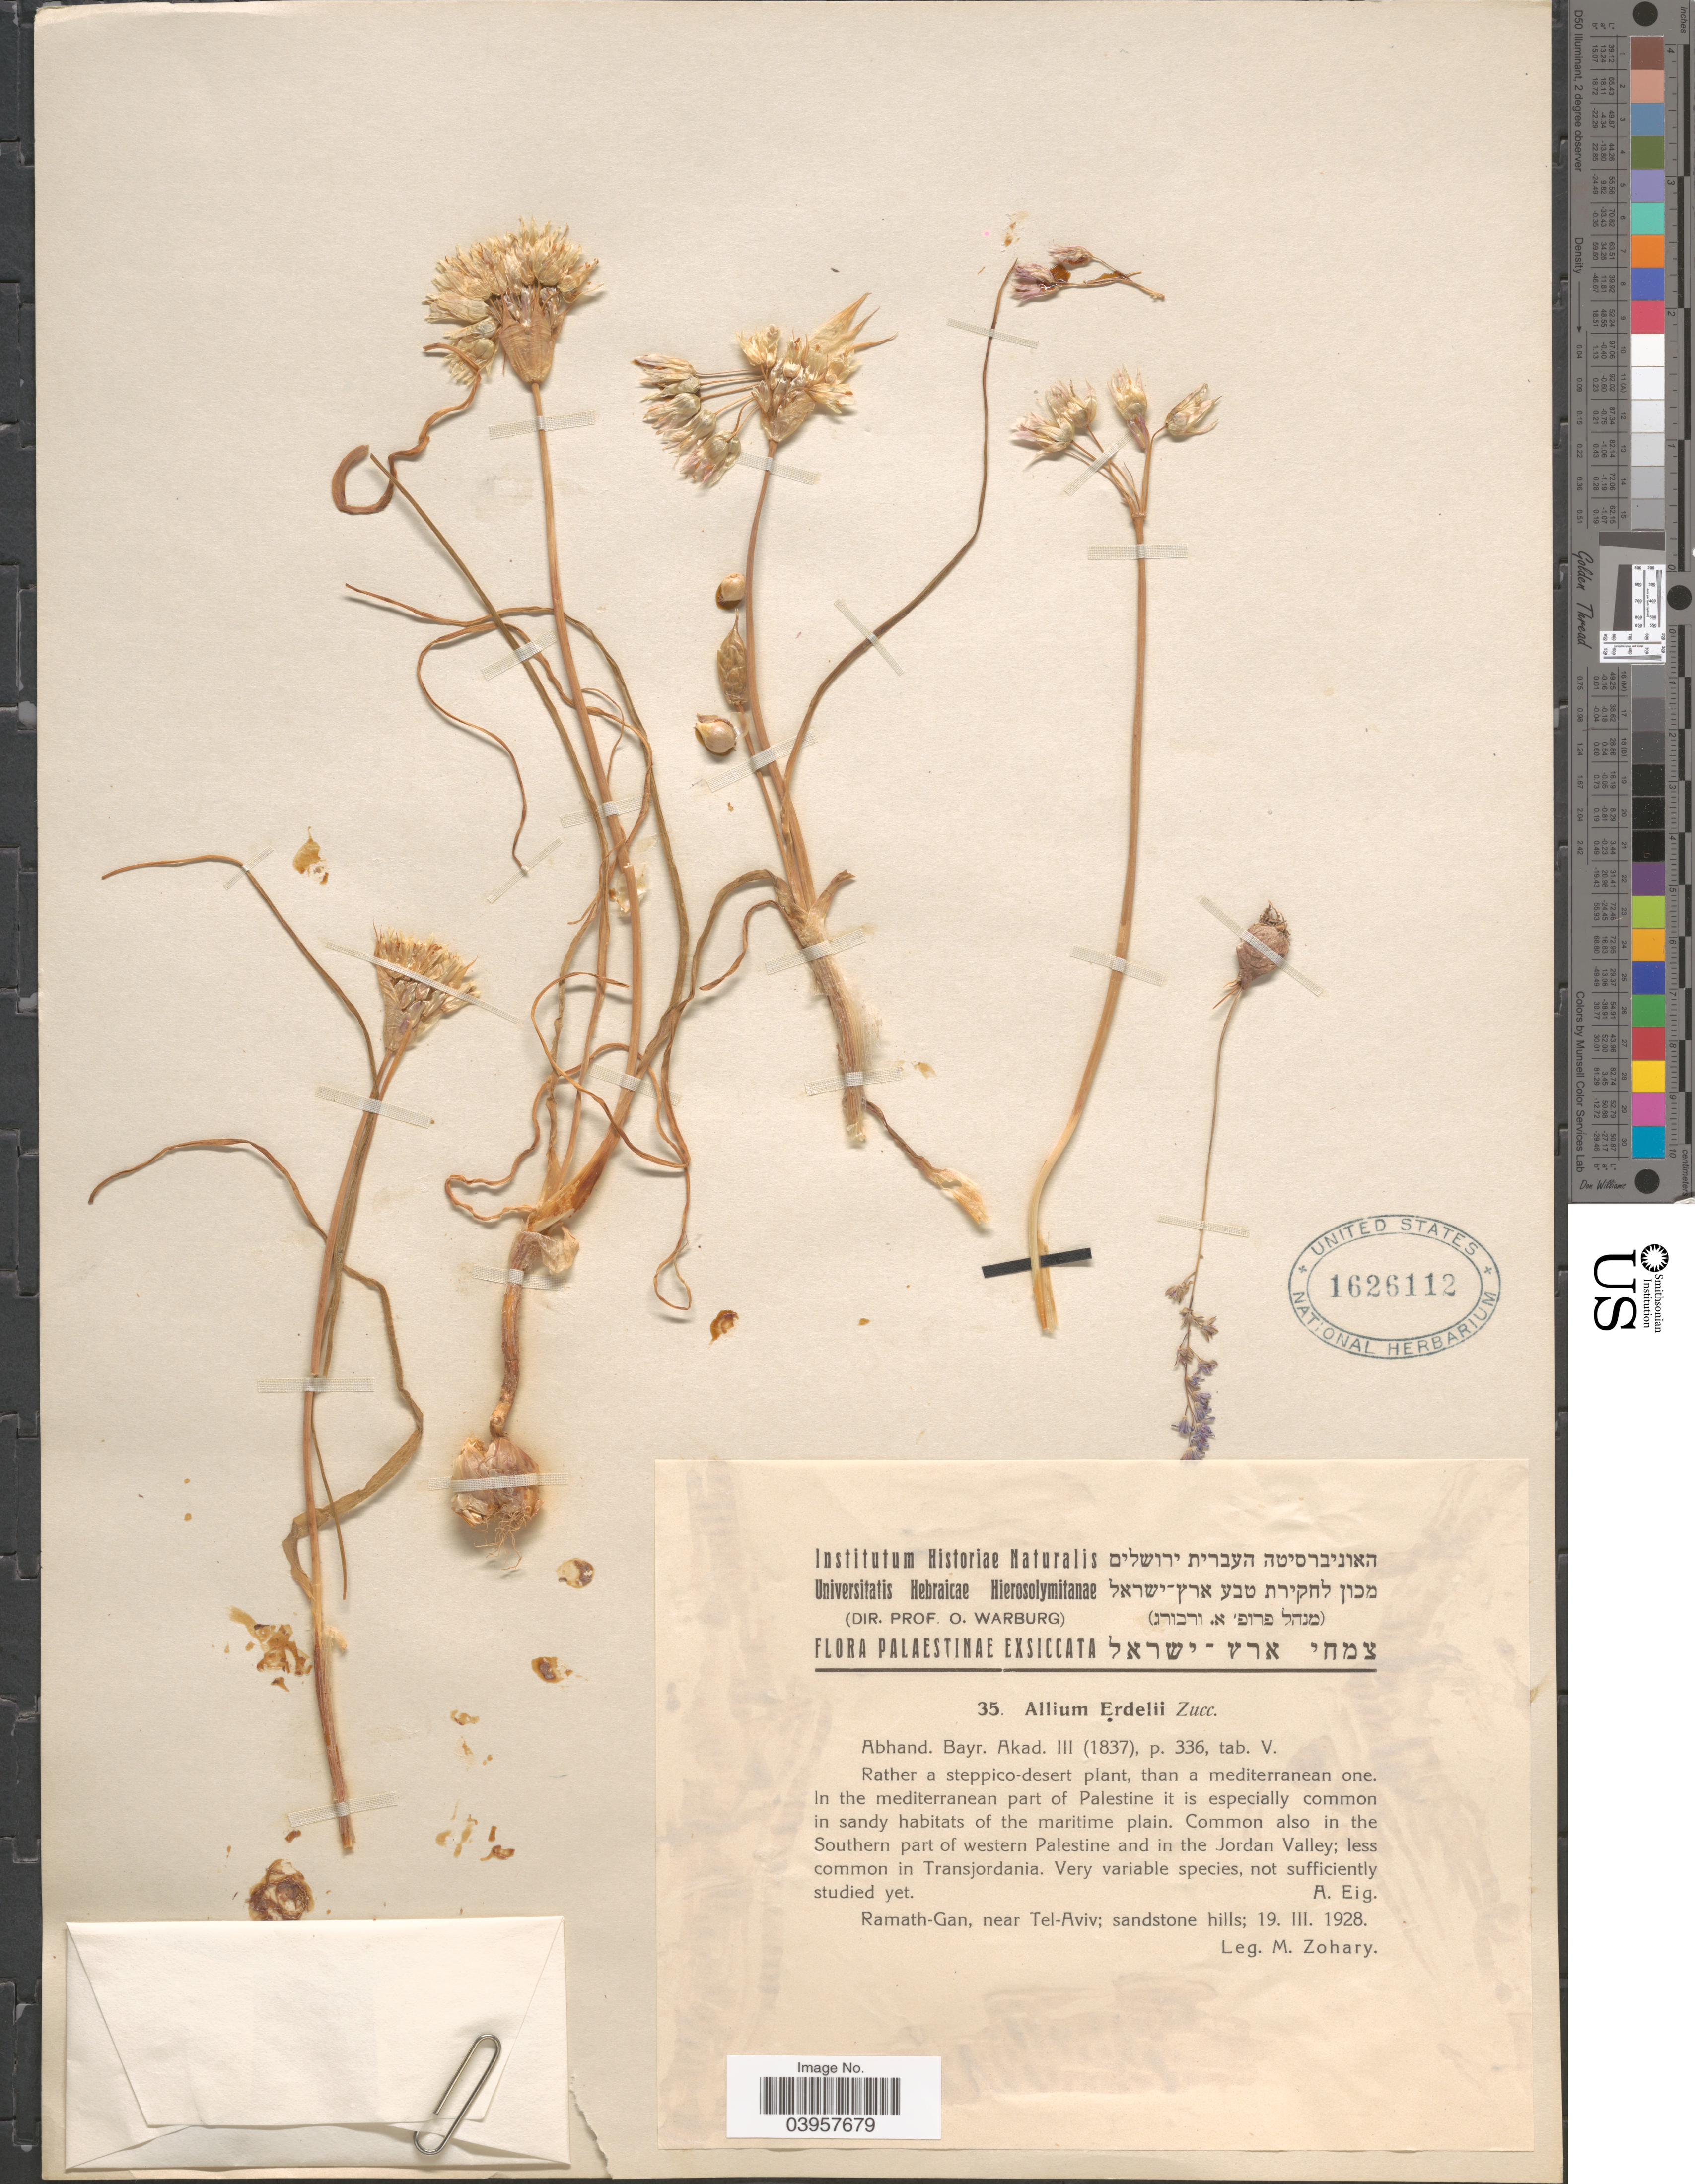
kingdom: Plantae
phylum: Tracheophyta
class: Liliopsida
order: Asparagales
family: Amaryllidaceae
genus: Allium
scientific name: Allium erdelii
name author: Zucc.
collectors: M. Zohary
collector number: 35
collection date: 1928-03-19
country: Israel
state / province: Tel Aviv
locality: Palaestinae. Ramath-Gan, near Tel-Aviv; sandstone hills.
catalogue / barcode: US 1626112